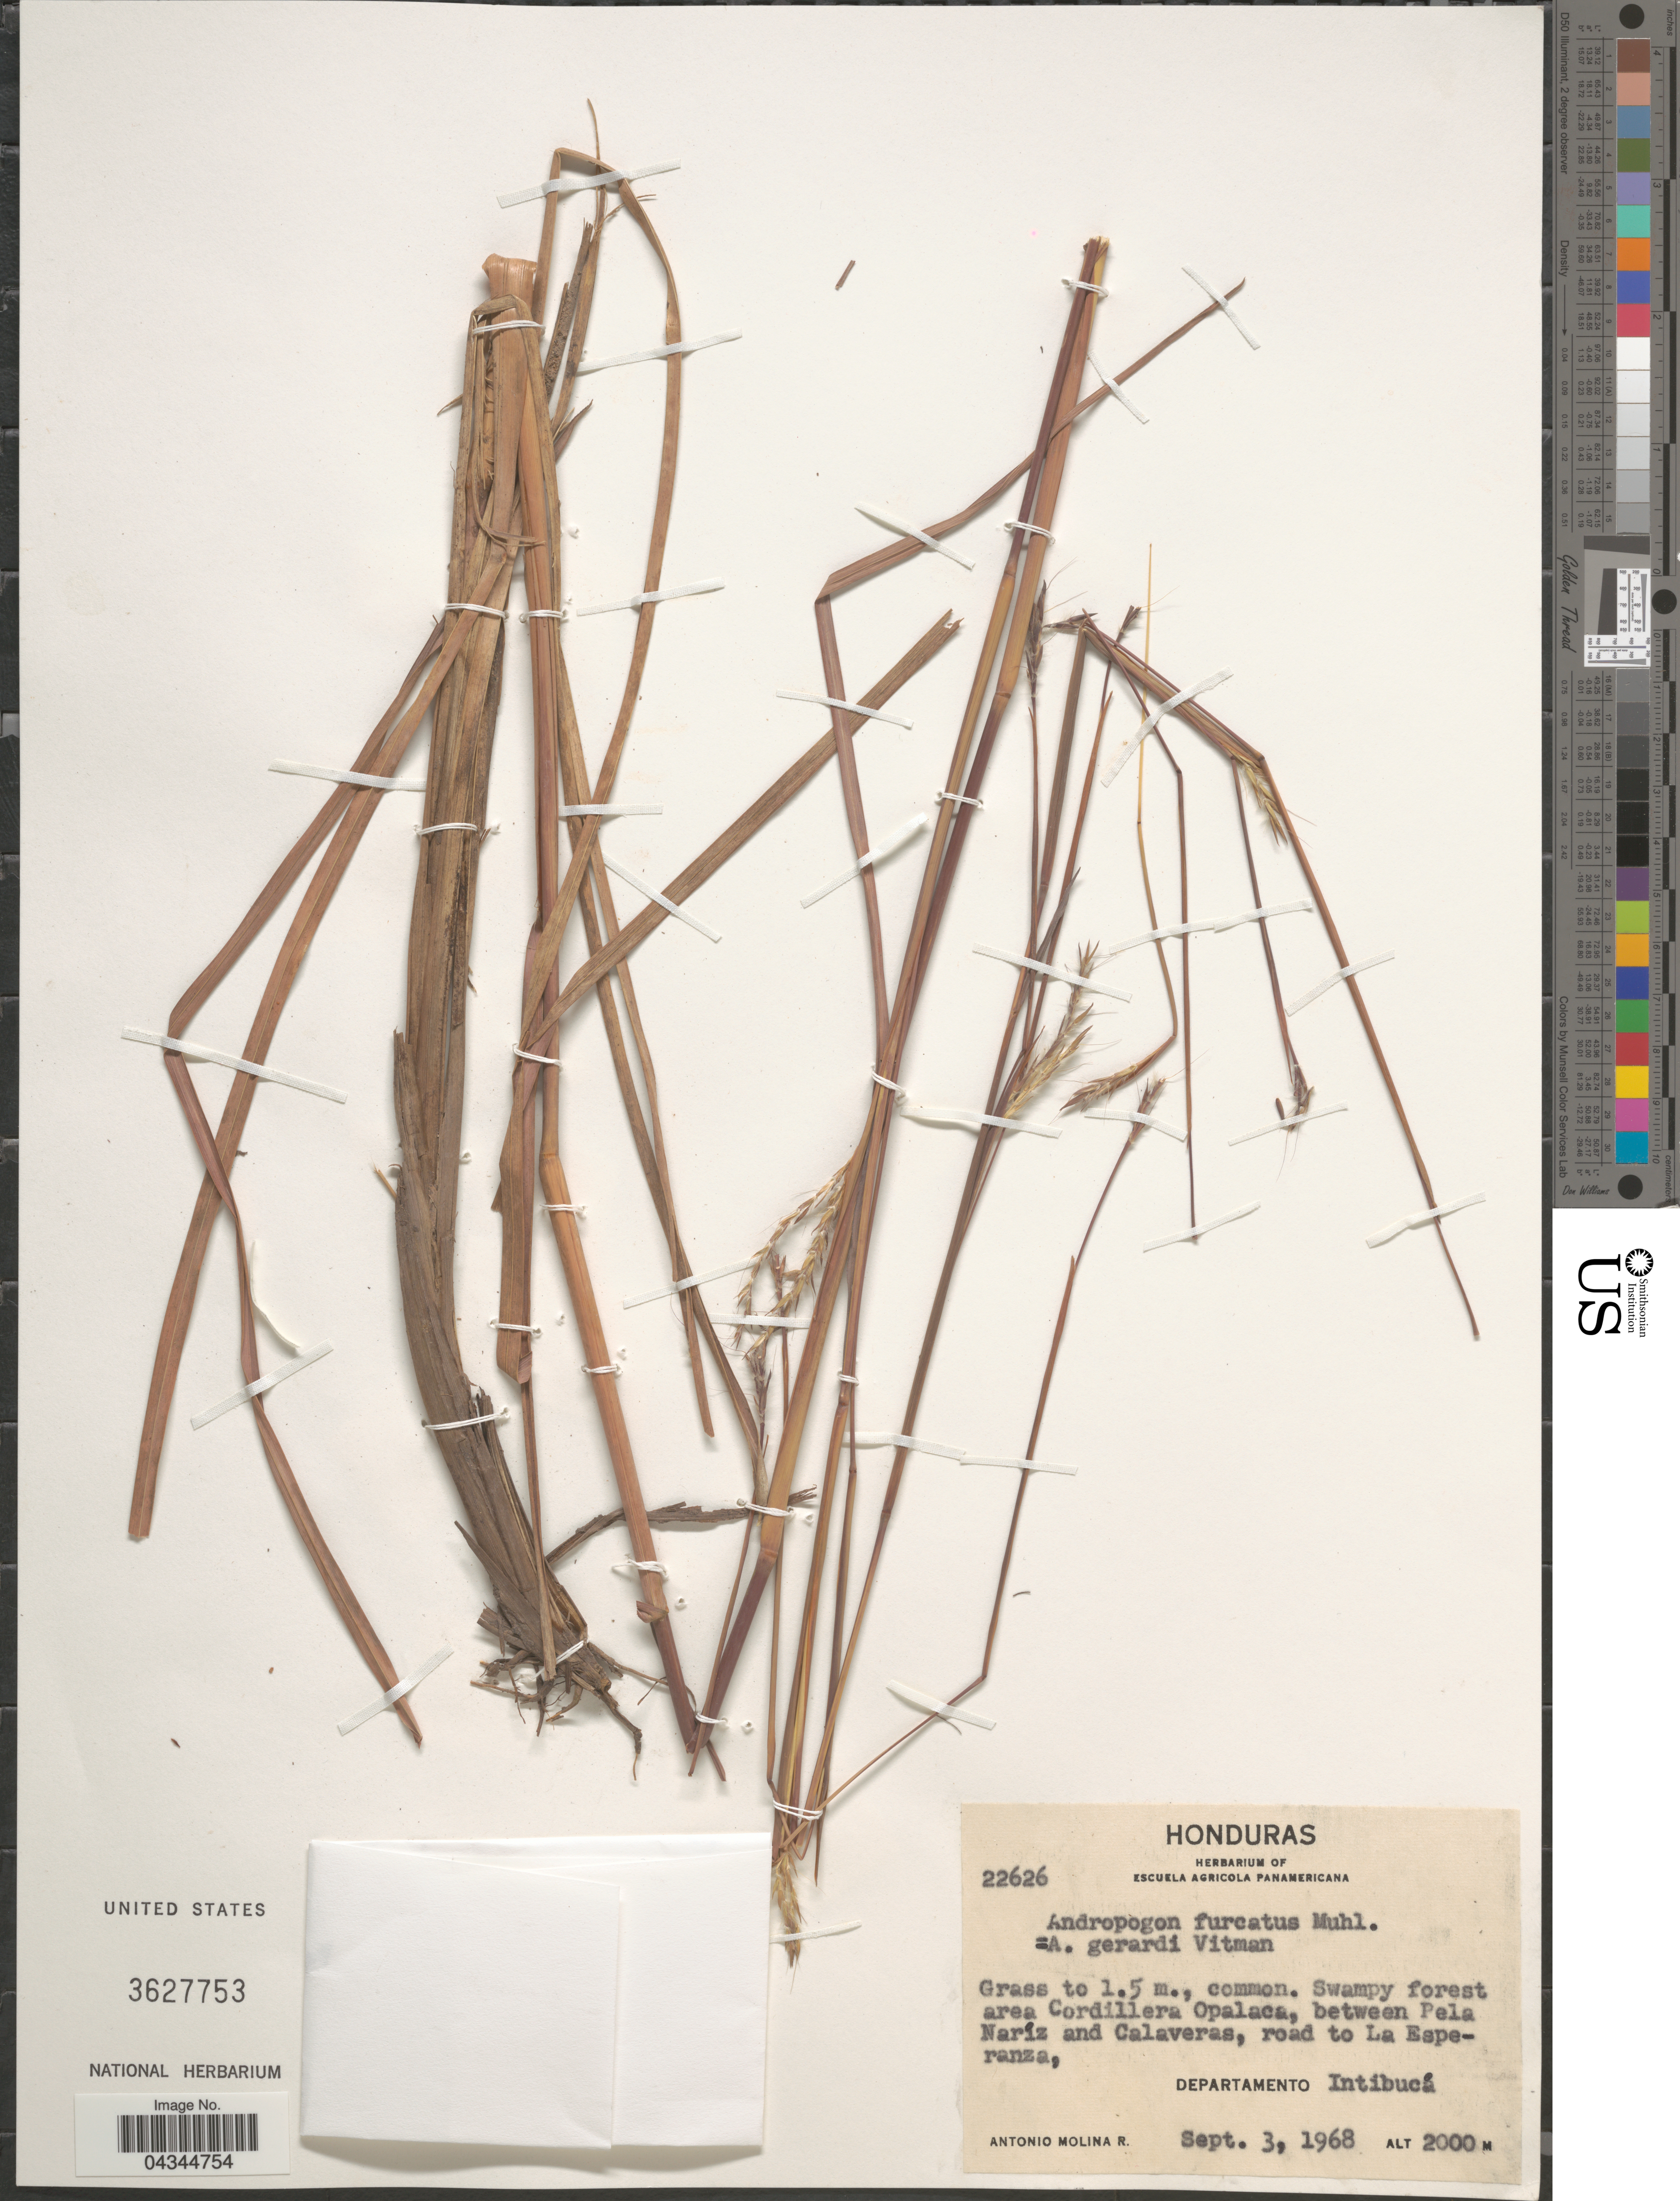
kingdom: Plantae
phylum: Tracheophyta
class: Liliopsida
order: Poales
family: Poaceae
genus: Andropogon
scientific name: Andropogon gerardii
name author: Vitman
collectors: A. Molina R.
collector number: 22626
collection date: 1968-09-03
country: Honduras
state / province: Intibuca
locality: Swampy forest area Cordillera Opalaca, between Pela Naríz and Calaveras, road to La Esperanza, Departamento Intibucá.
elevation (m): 2000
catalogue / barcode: US 3627753